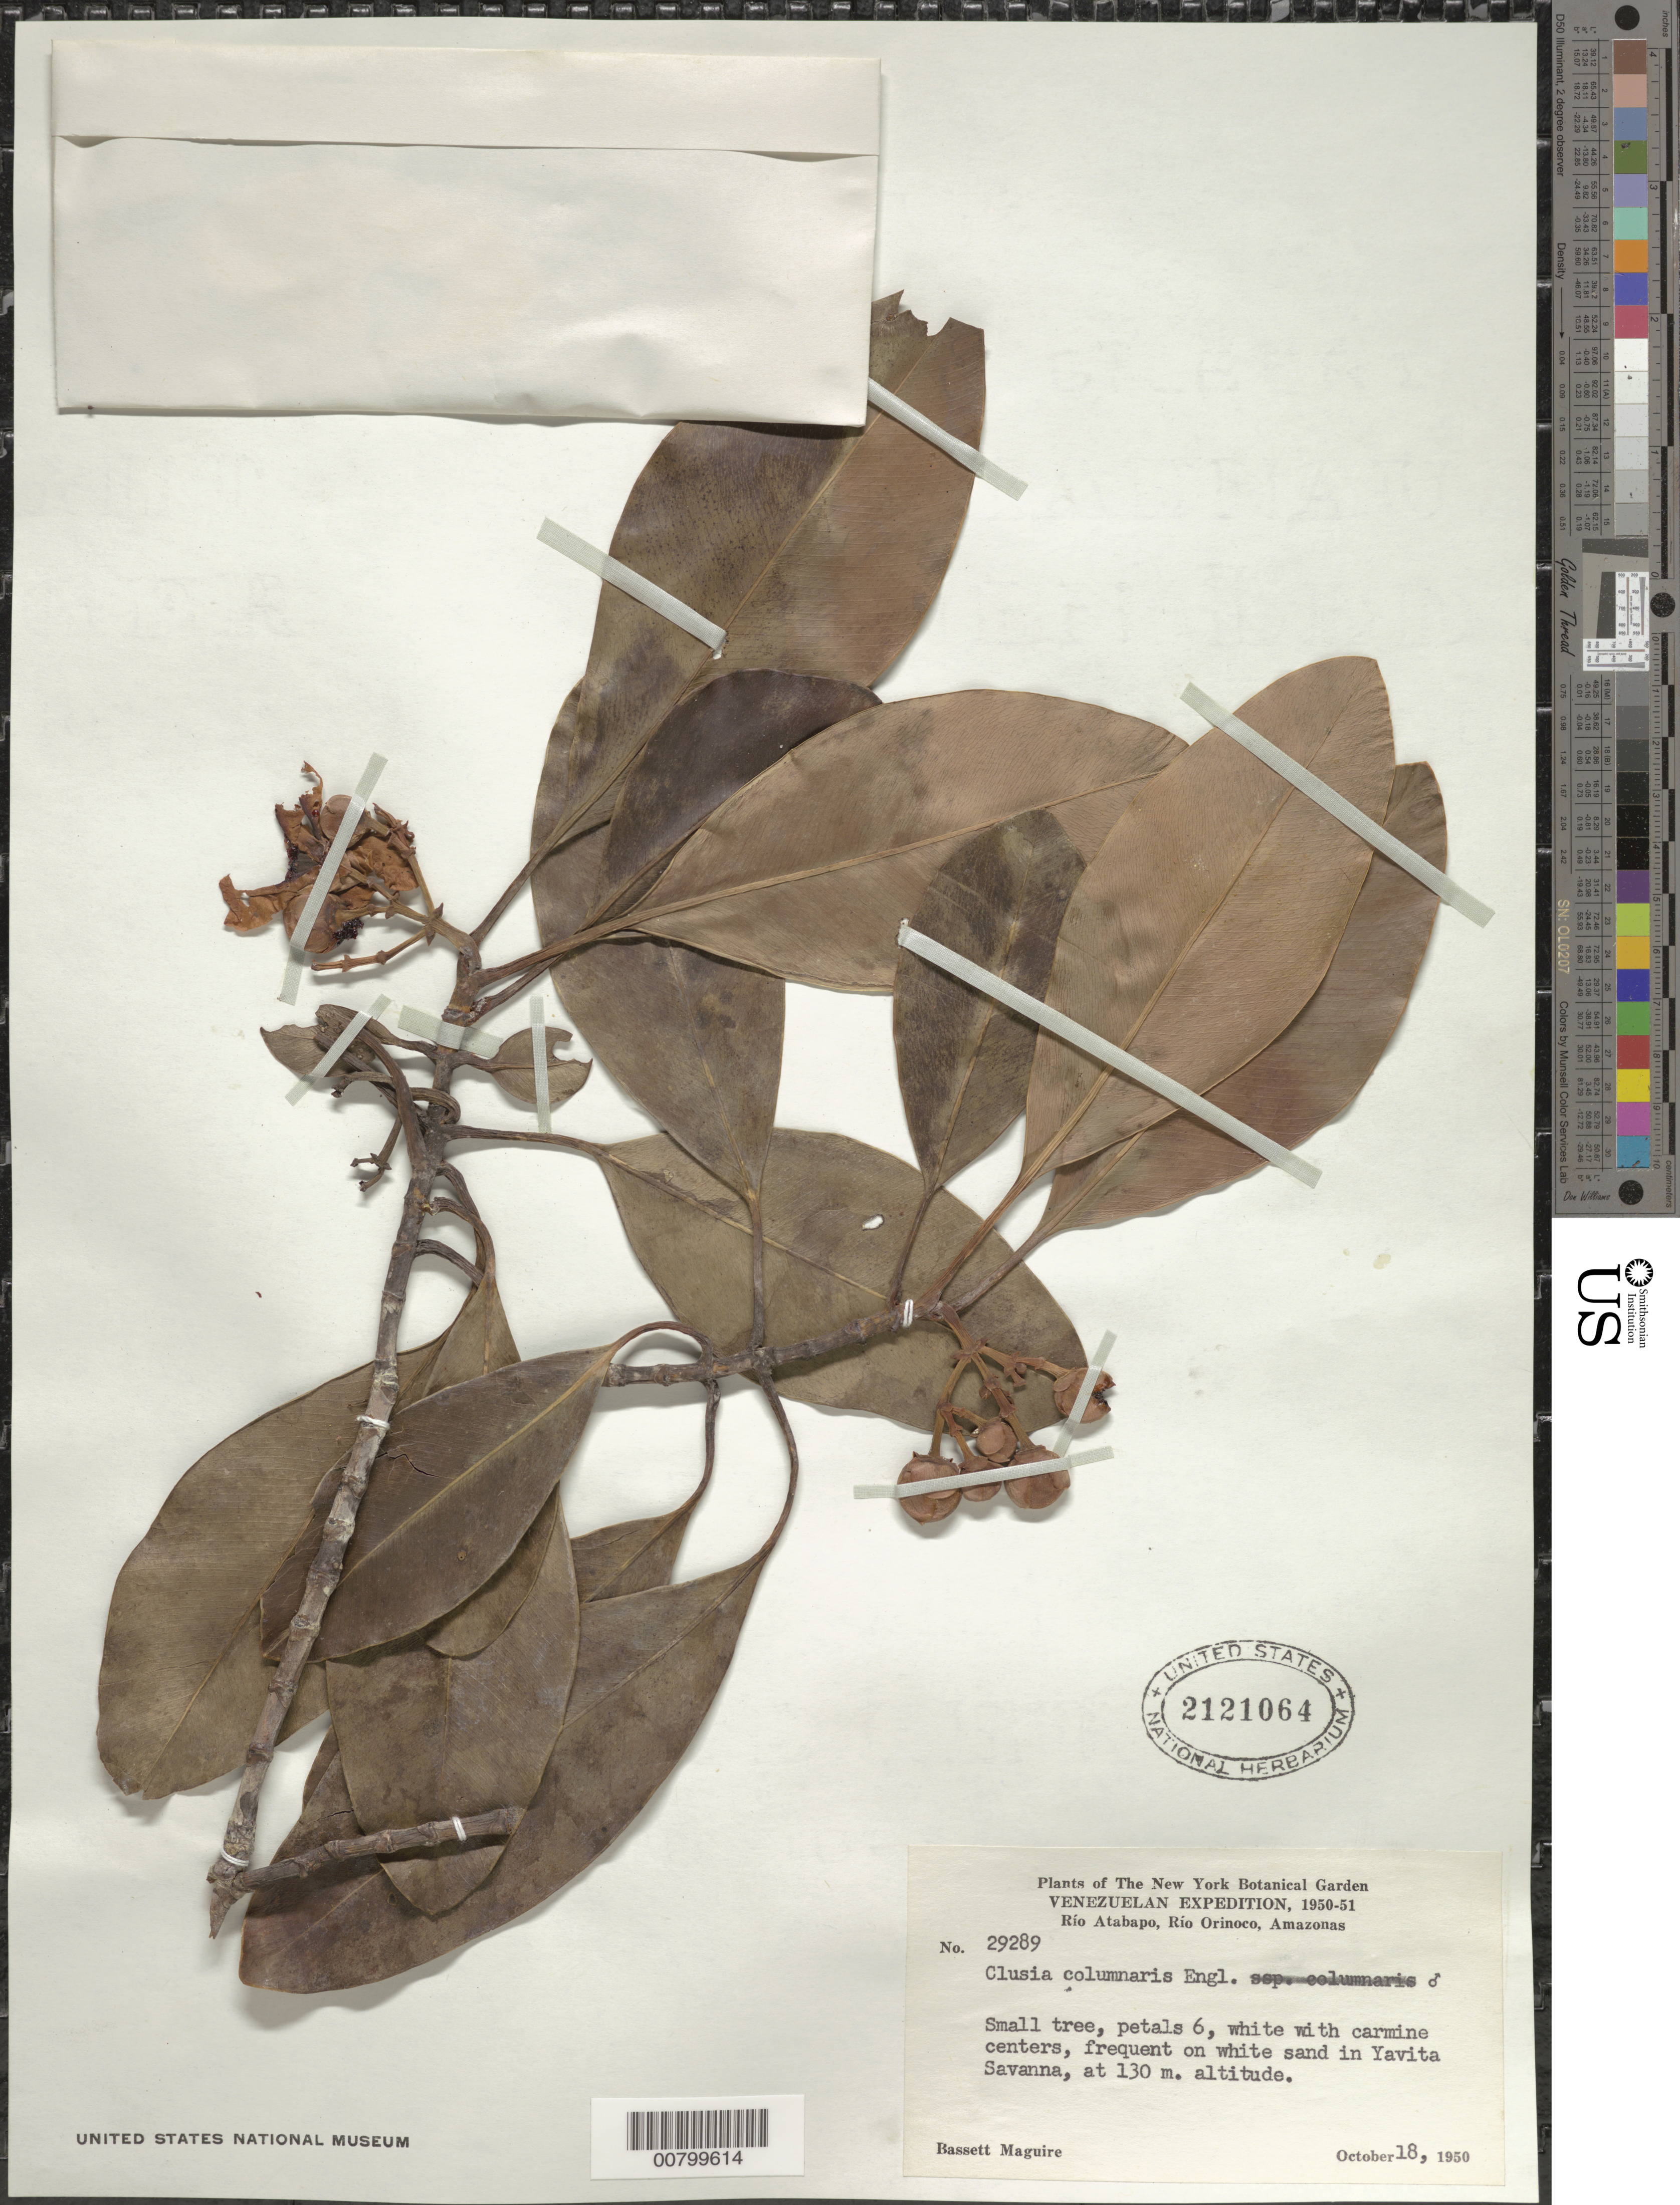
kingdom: Plantae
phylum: Tracheophyta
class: Magnoliopsida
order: Malpighiales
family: Clusiaceae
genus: Clusia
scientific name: Clusia columnaris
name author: Engl.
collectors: B. Maguire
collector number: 29289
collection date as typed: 18-Oct-50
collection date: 1950-10-18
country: Venezuela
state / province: Amazonas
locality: Yavita, Río Atabapo, Río Orinoco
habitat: White sand, savanna.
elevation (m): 130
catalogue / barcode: US 2124064